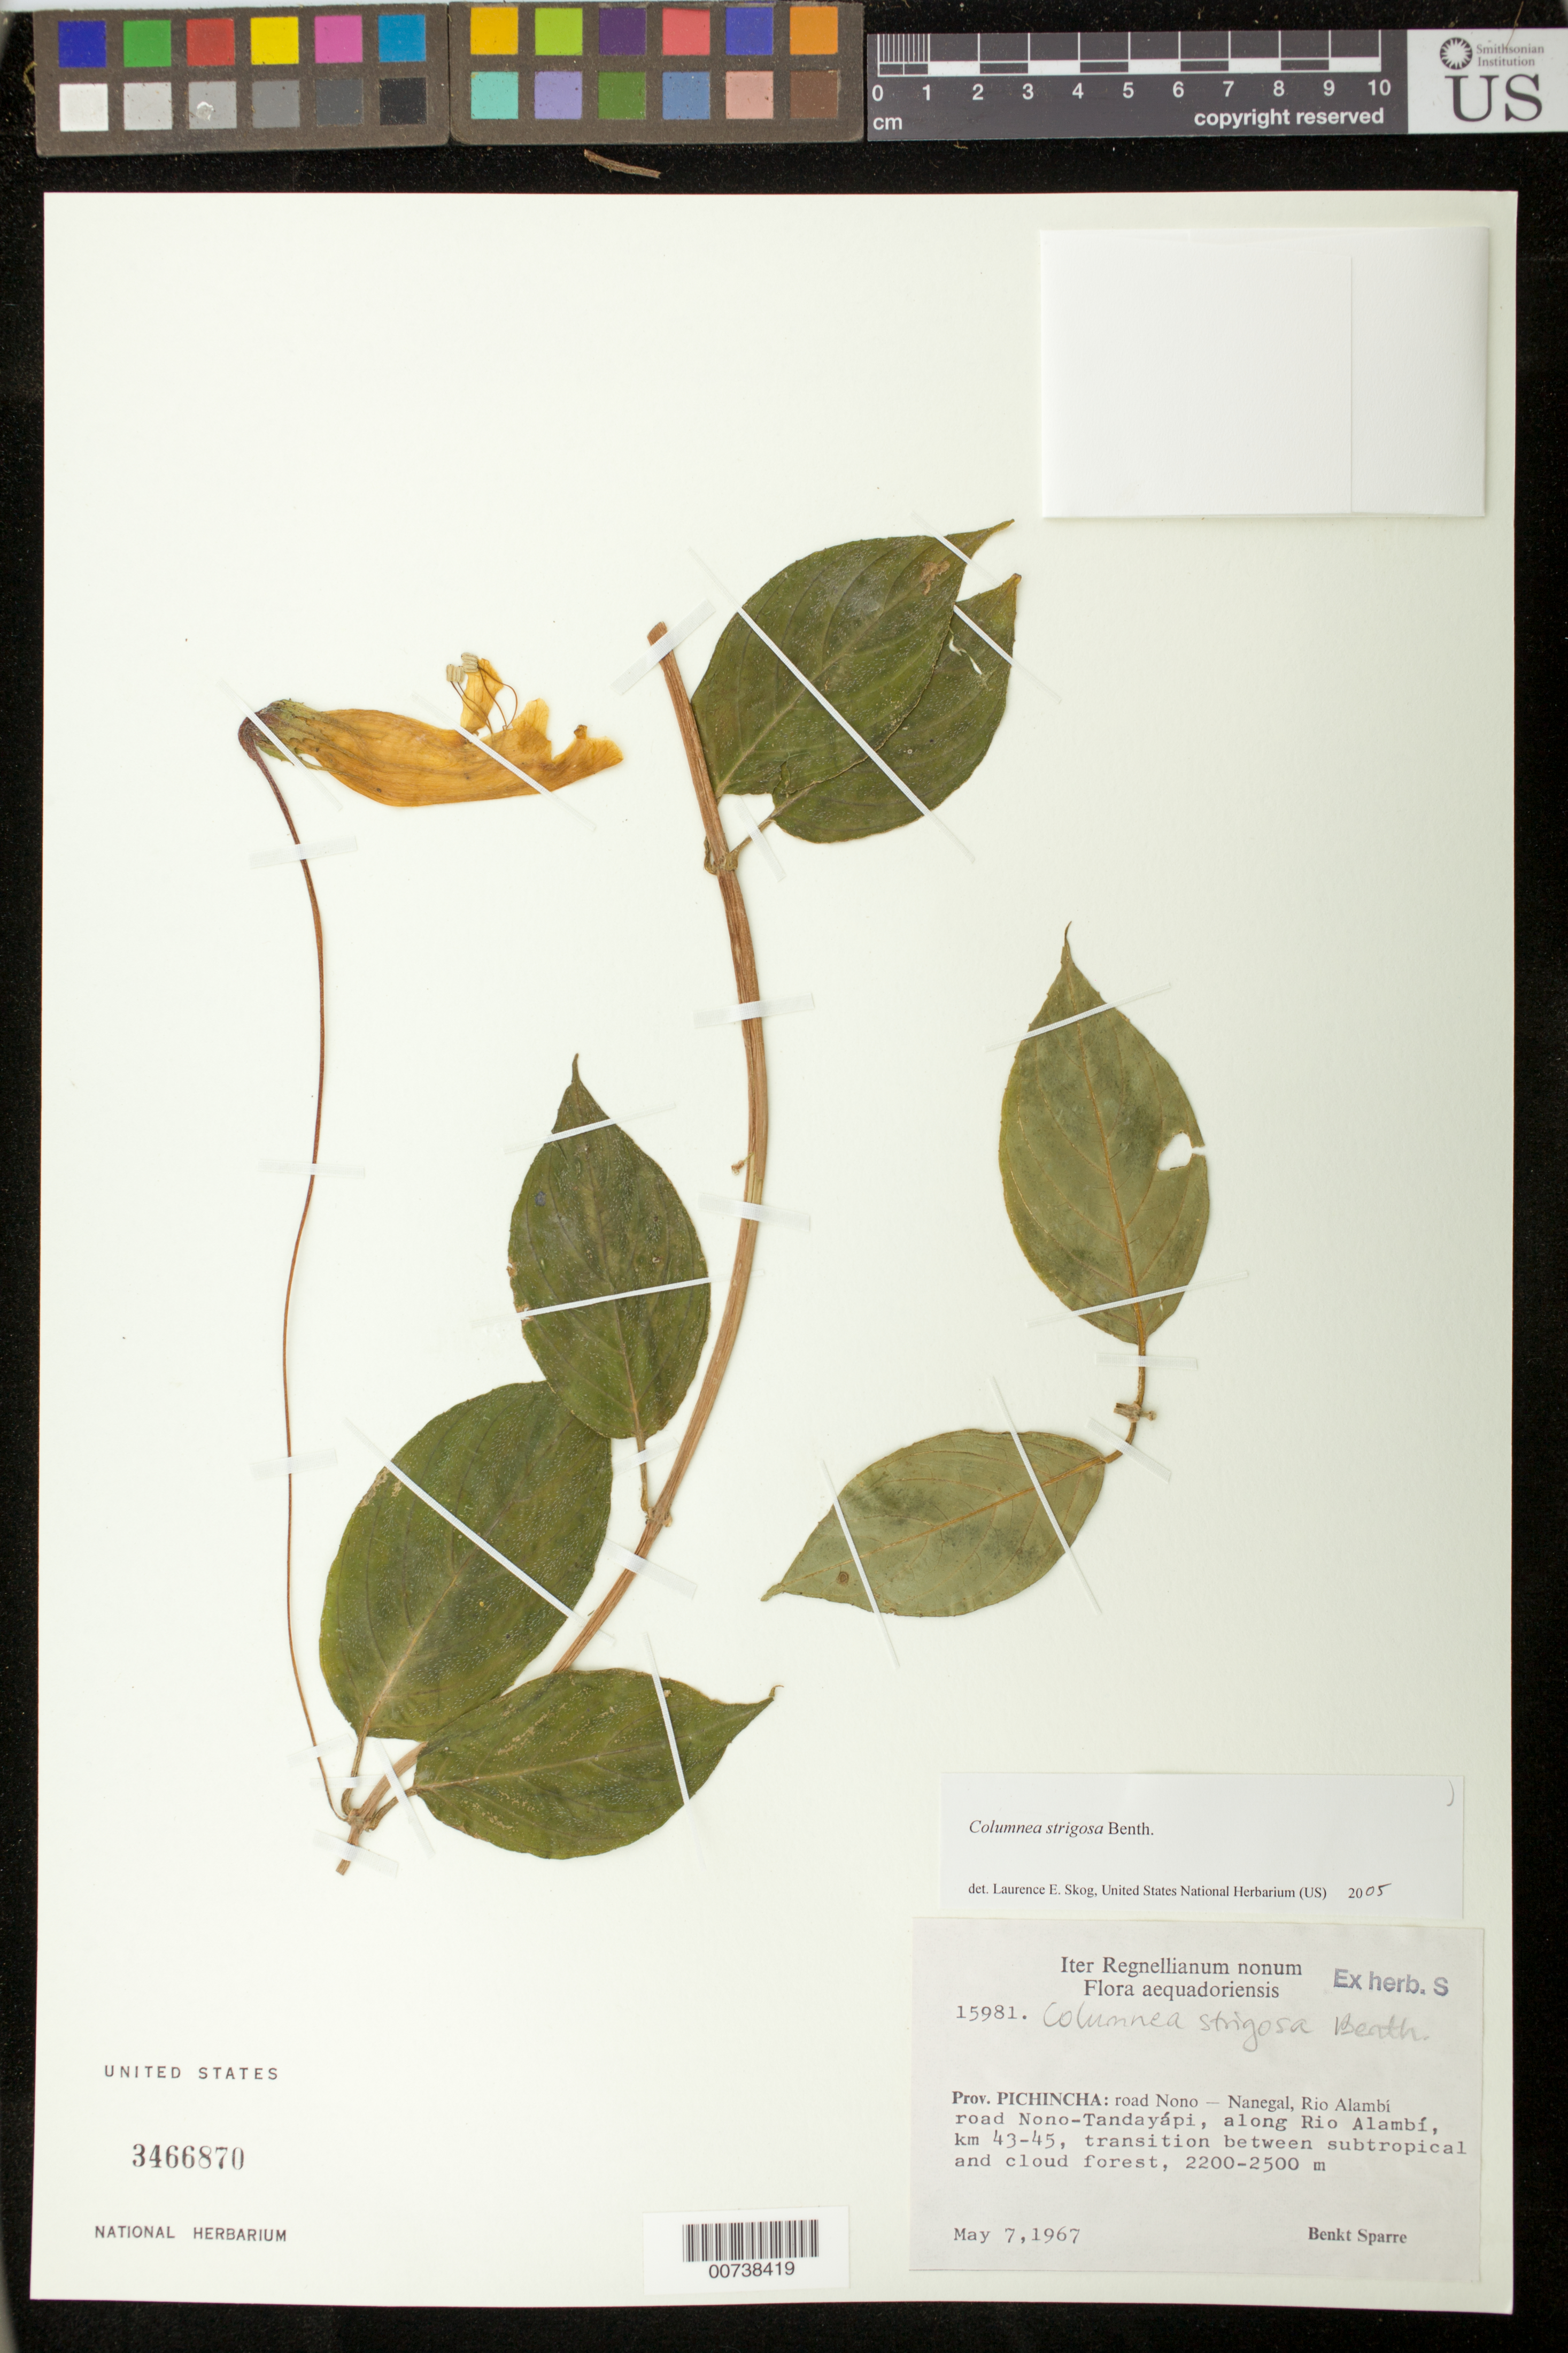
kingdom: Plantae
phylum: Tracheophyta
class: Magnoliopsida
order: Lamiales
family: Gesneriaceae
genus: Columnea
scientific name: Columnea strigosa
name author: Benth.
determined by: Skog, Laurence E.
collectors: B. Sparre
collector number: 15981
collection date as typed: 07 May 1967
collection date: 1967-05-07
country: Ecuador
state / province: Pichincha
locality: Prov. Pichincha: road Nono - Nanegal, Rio Alambí. Road Non-Tandayápi, along Rio Alambí, km 43-45.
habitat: Transition between subtropical and cloud forest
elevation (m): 2200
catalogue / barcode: US 3466870